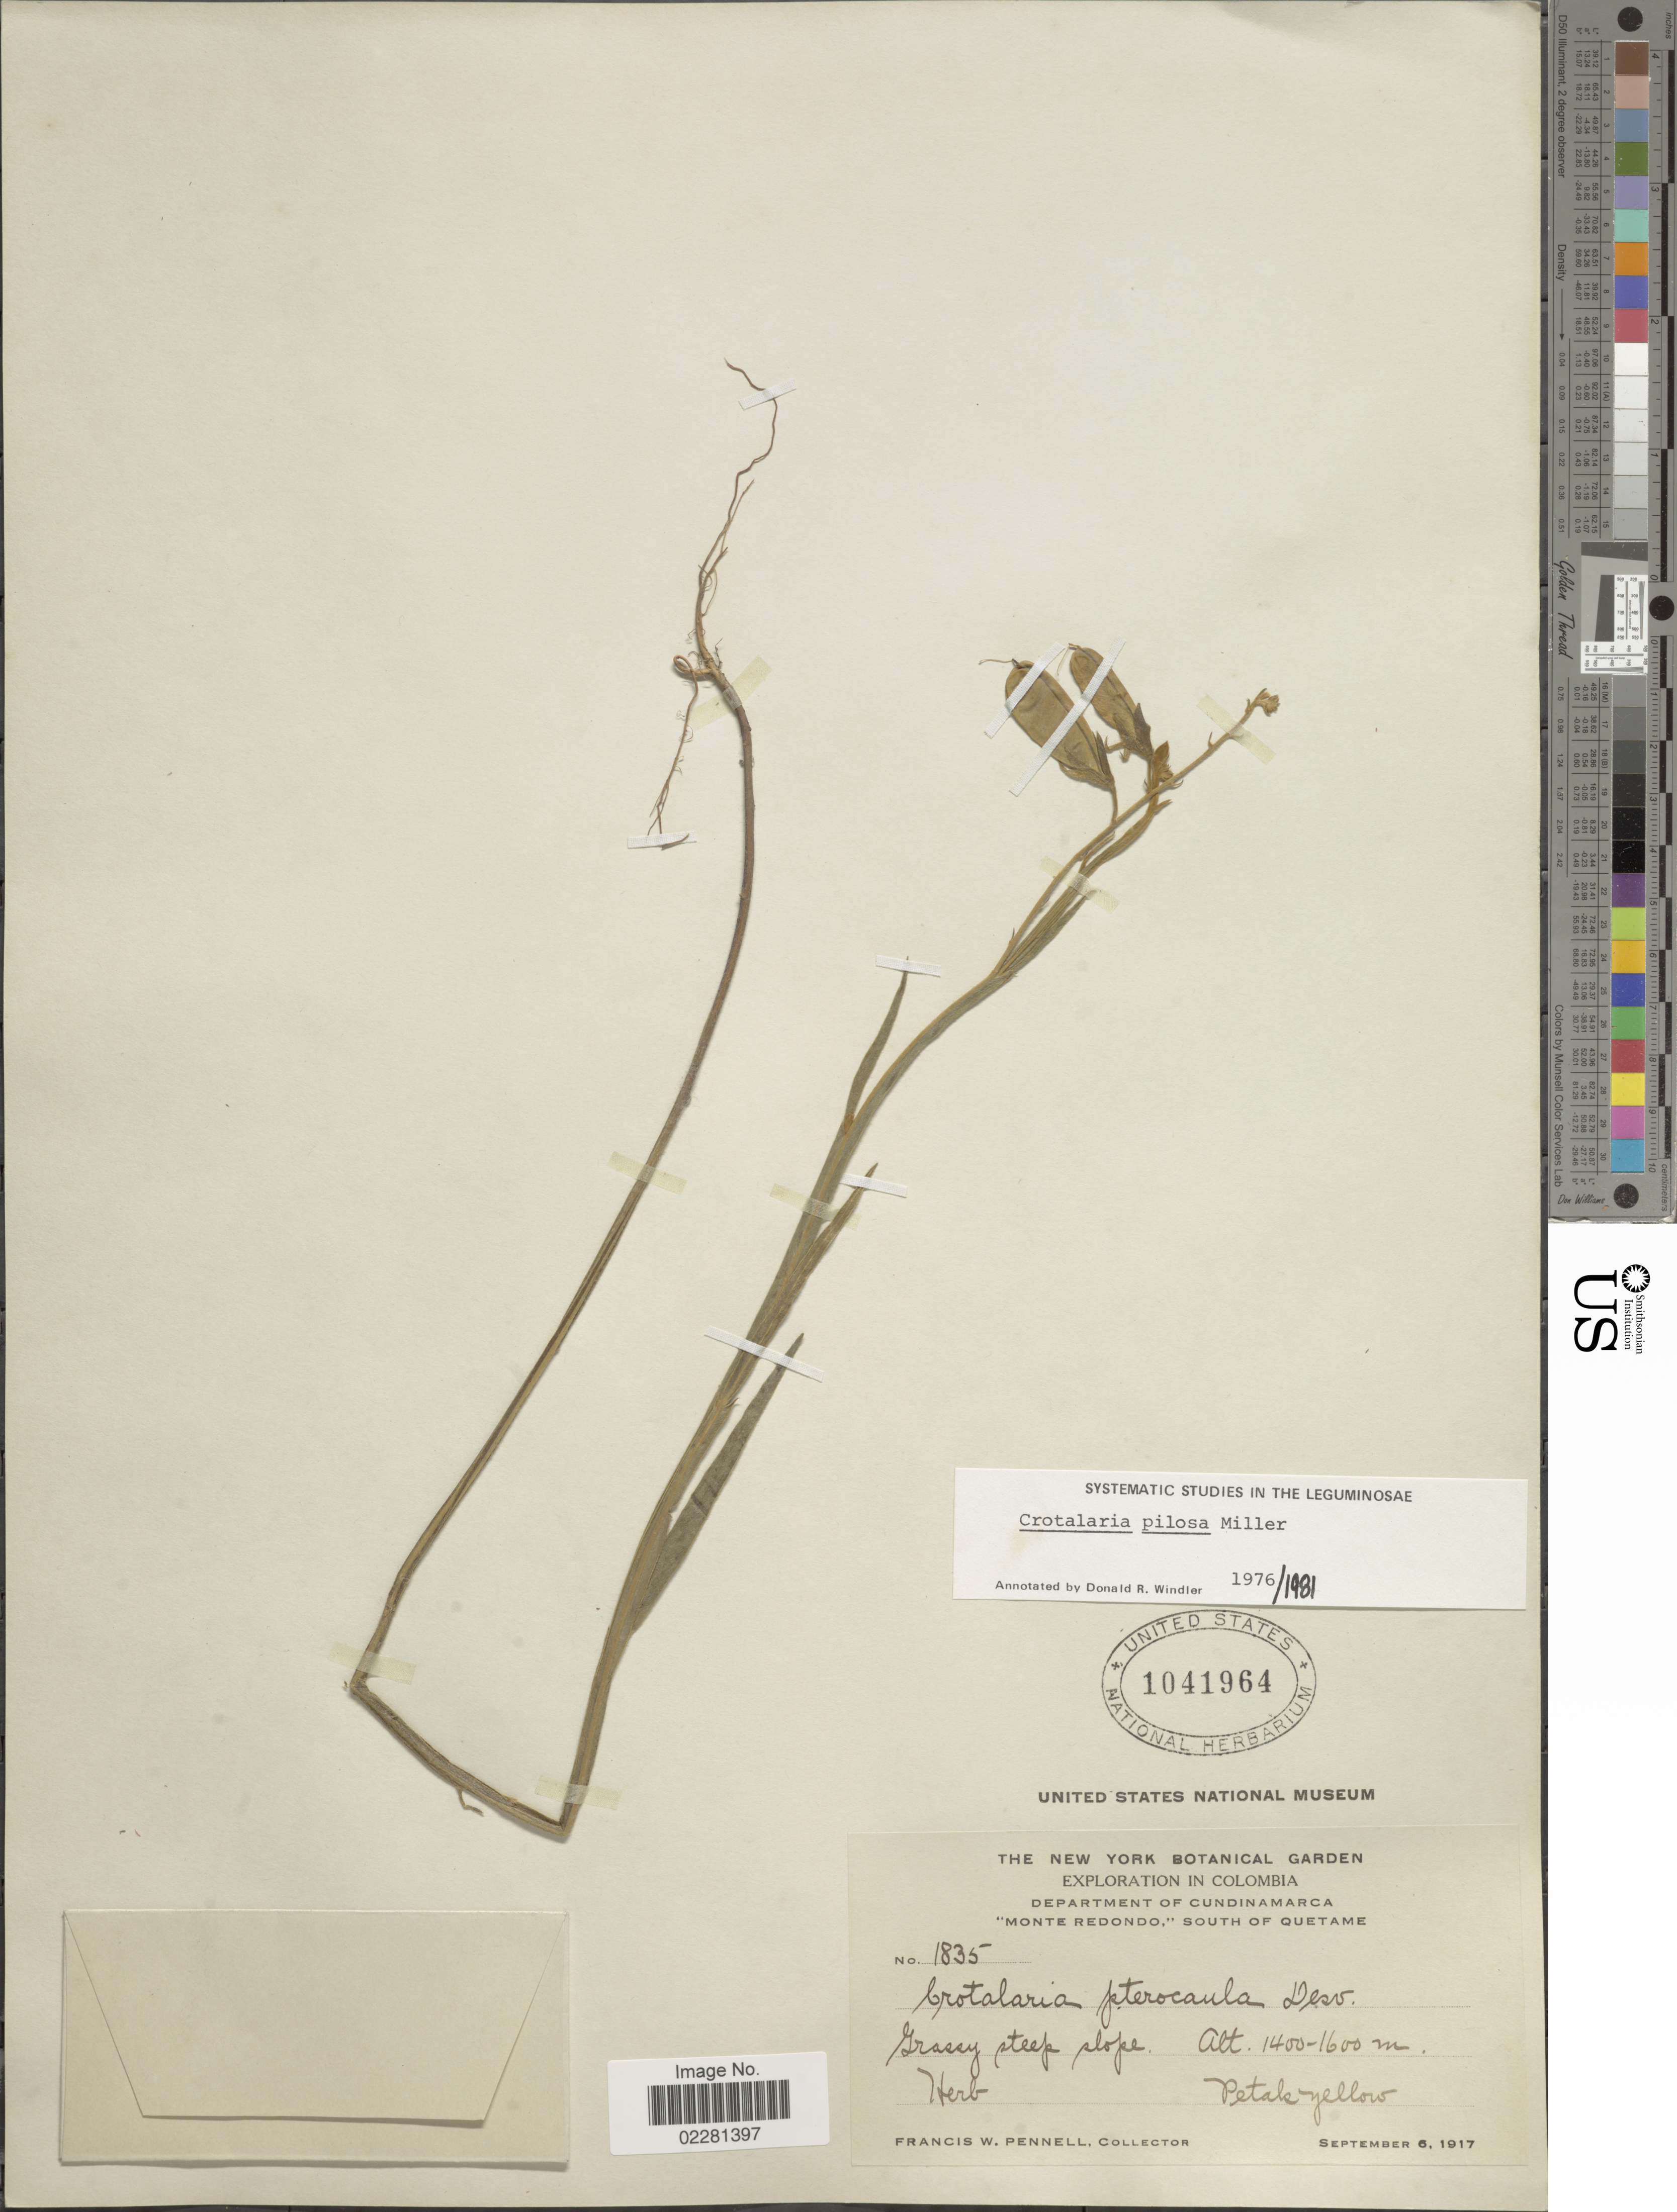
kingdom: Plantae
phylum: Tracheophyta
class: Magnoliopsida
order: Fabales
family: Fabaceae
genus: Crotalaria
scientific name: Crotalaria pilosa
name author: Mill.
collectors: F. W. Pennell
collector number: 1835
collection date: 1917-09-06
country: Colombia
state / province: Cundinamarca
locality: Monte Redondo, south of Quetame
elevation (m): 1400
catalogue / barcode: US 1041964